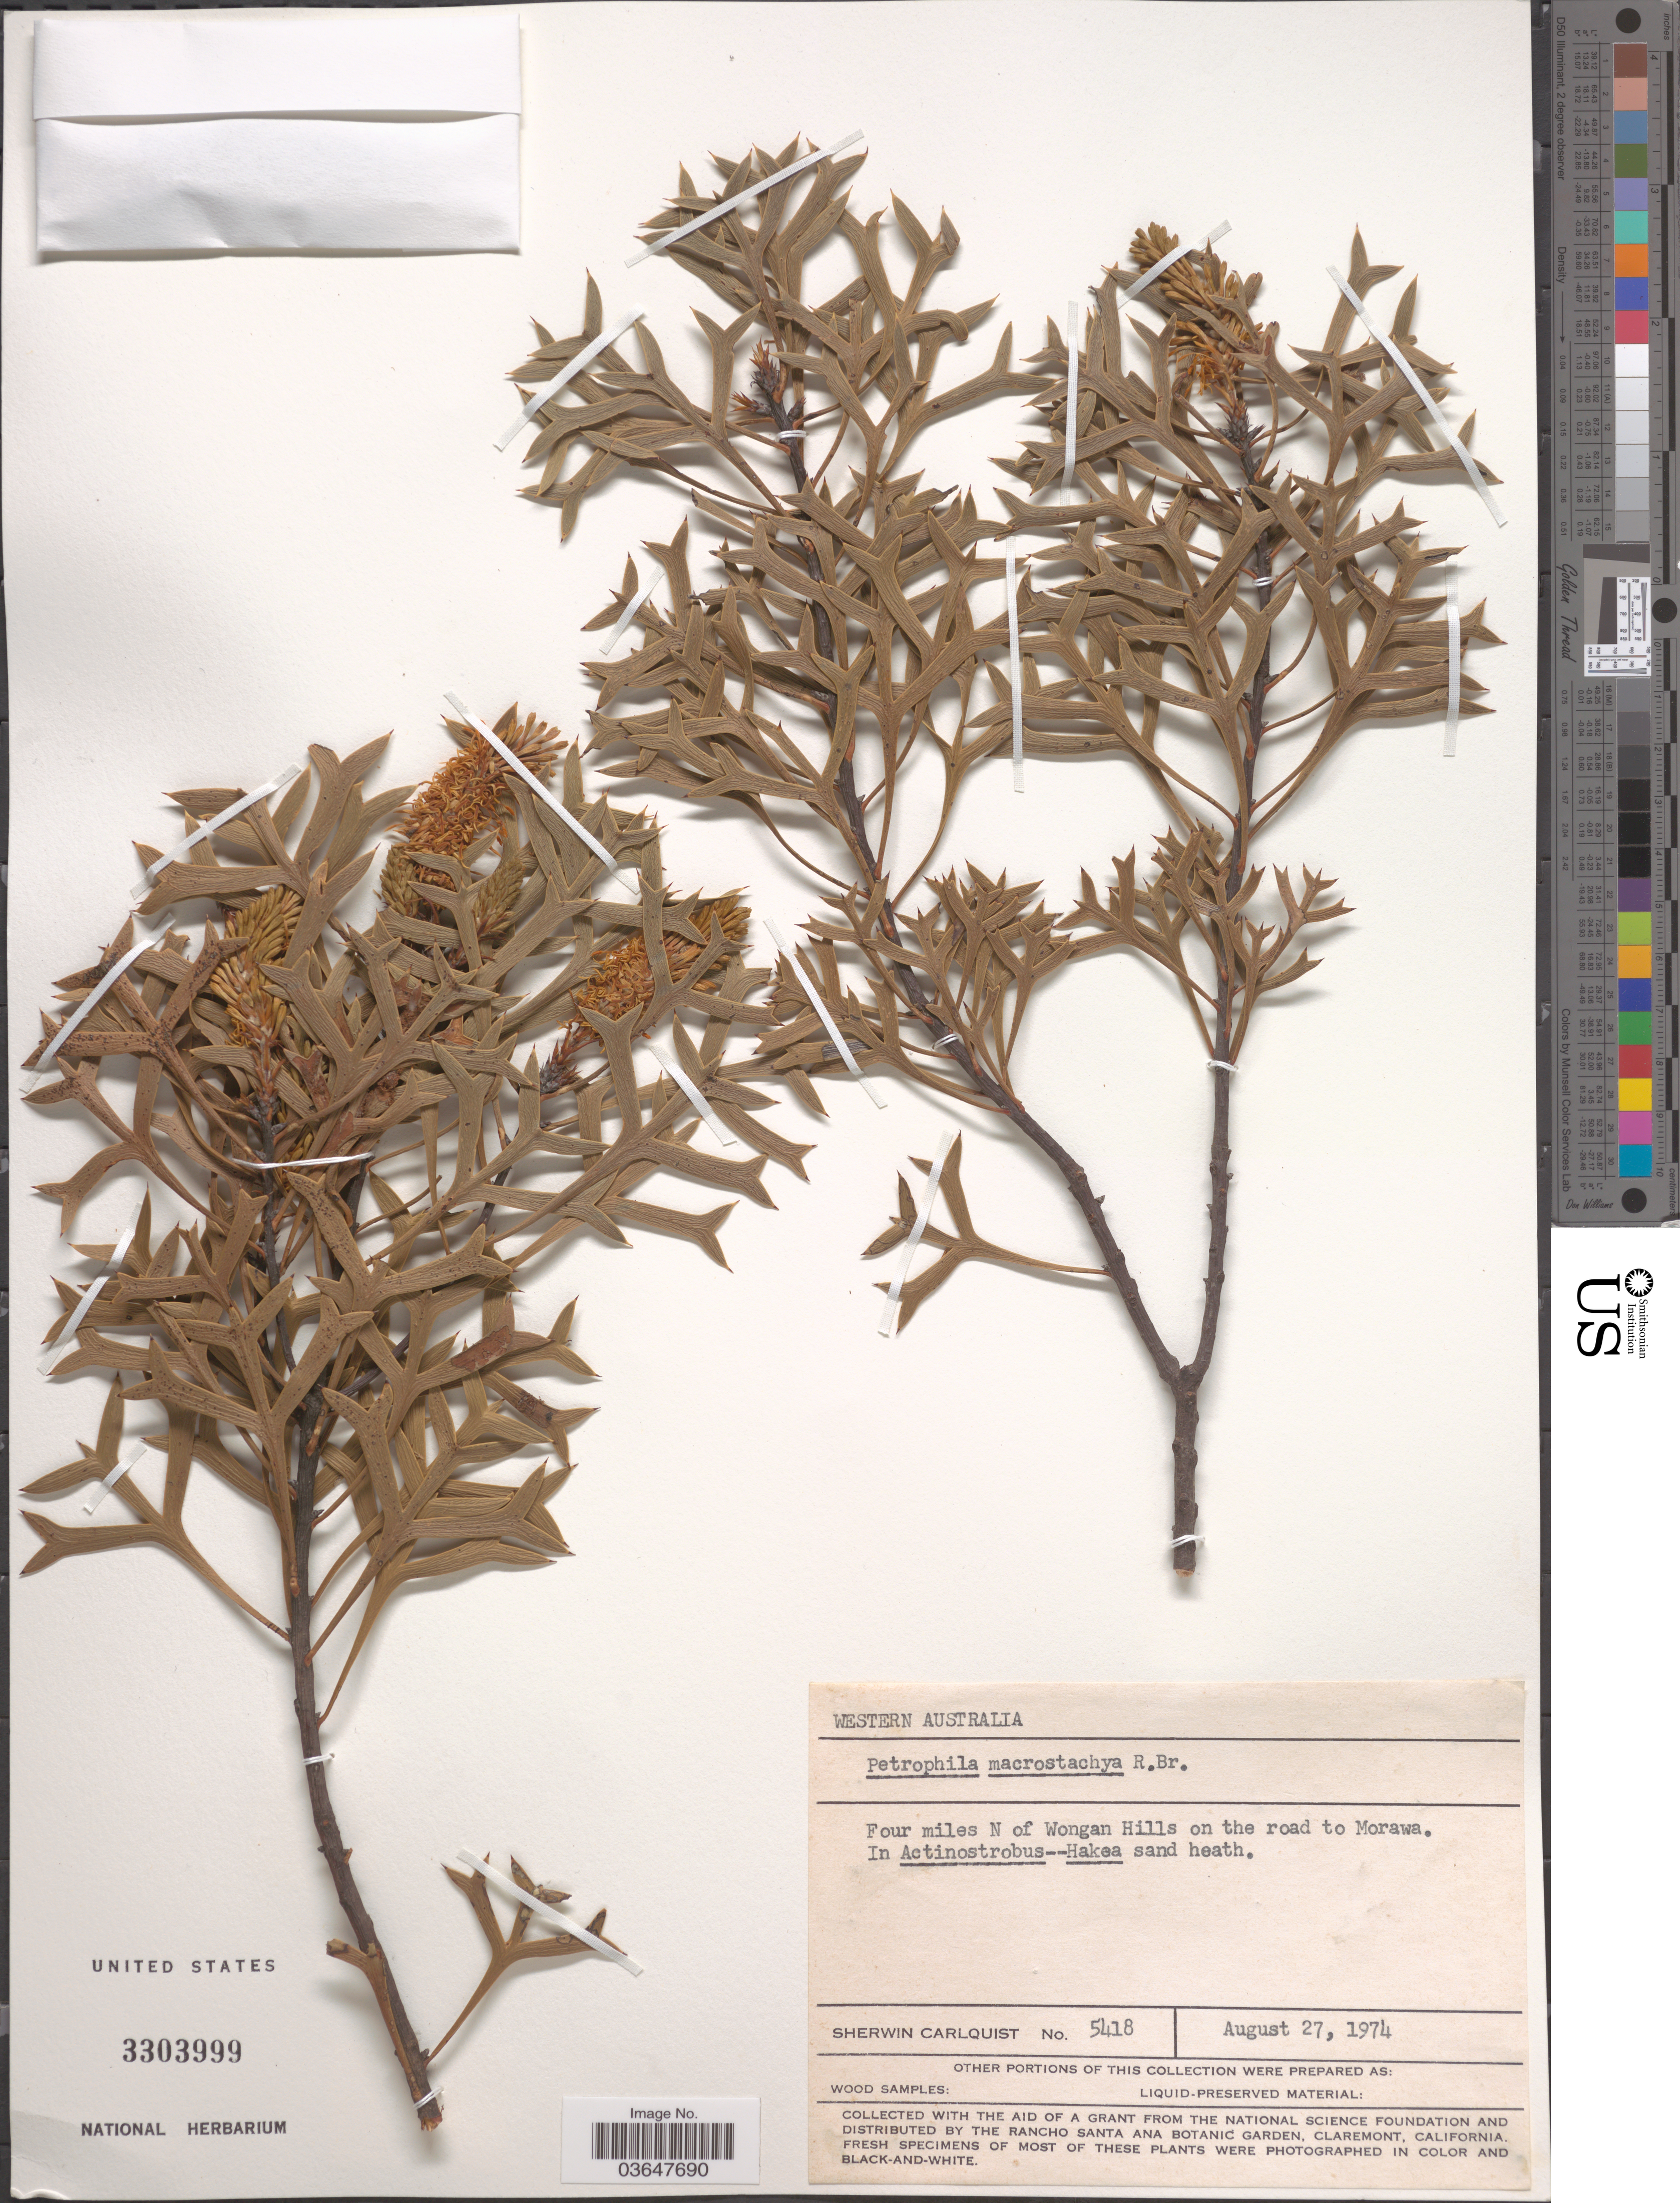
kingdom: Plantae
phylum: Tracheophyta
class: Magnoliopsida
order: Proteales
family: Proteaceae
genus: Petrophile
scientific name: Petrophile macrostachya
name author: R. Br.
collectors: S. Carlquist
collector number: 5418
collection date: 1974-08-27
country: Australia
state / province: Western Australia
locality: Four miles N of Wongan Hills on the road to Morawa.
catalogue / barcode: US 3303999